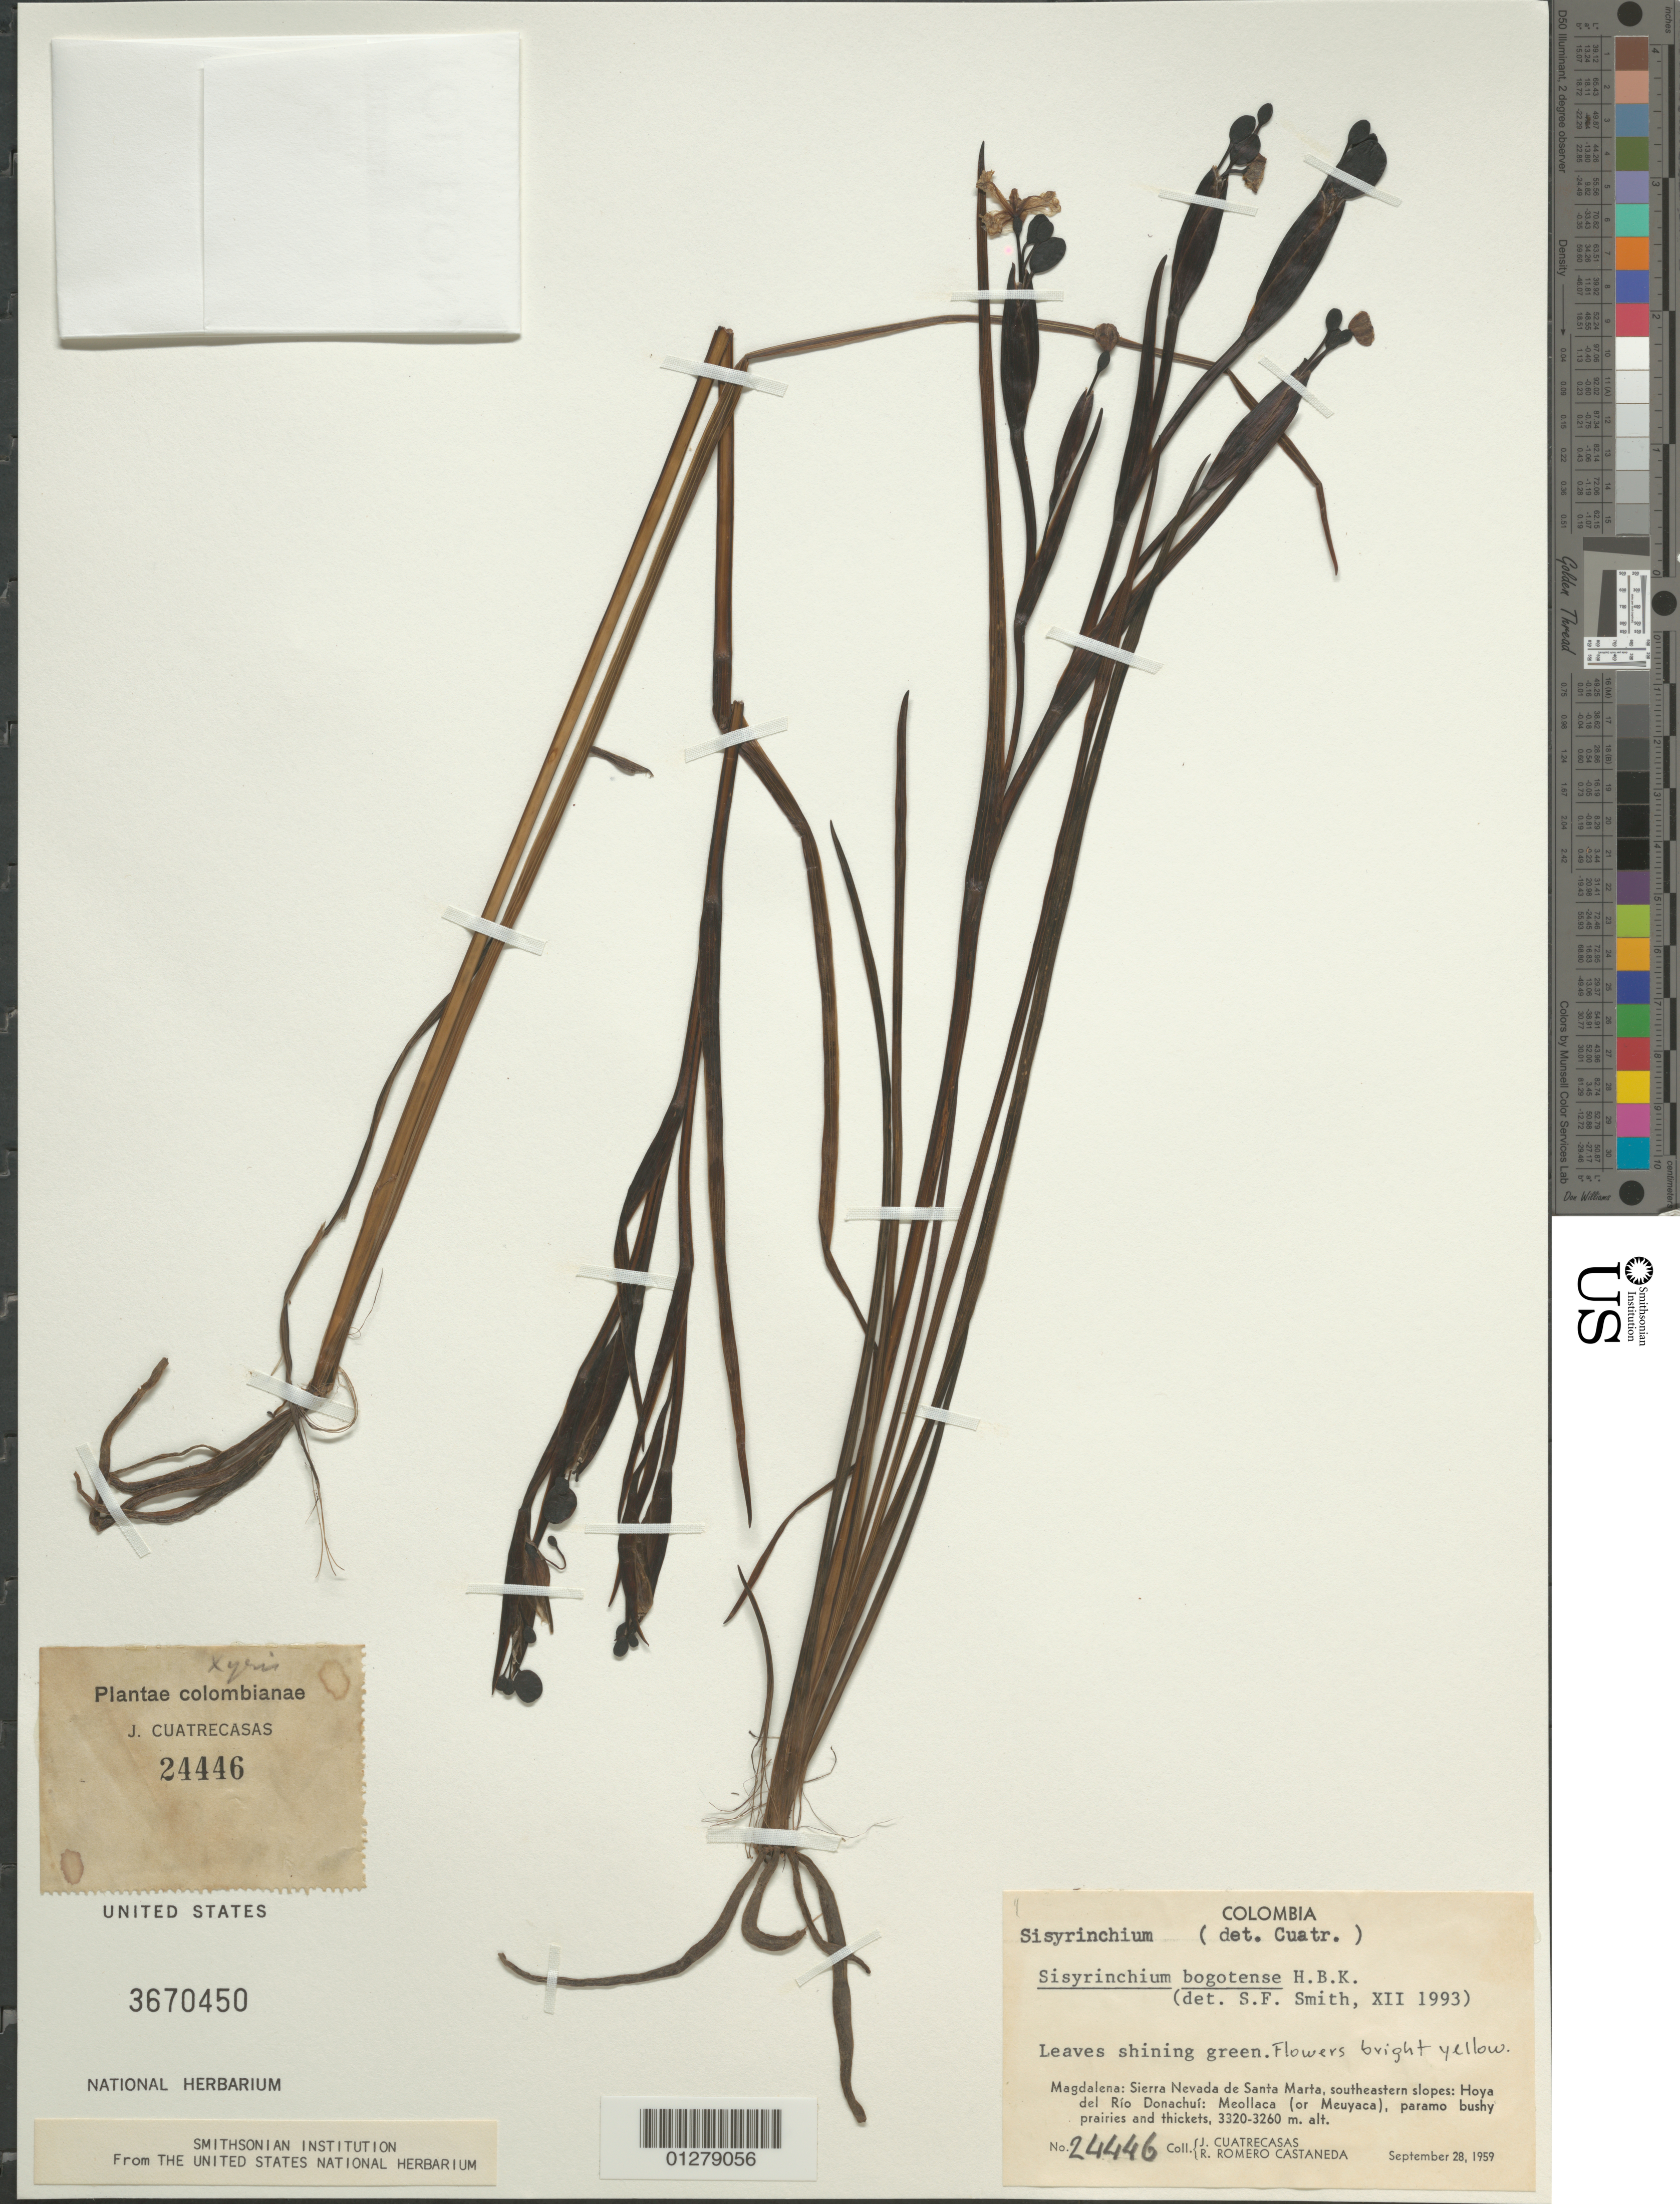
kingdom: Plantae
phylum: Tracheophyta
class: Liliopsida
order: Asparagales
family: Iridaceae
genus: Sisyrinchium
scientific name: Sisyrinchium bogotense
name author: Kunth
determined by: Smith, Stephen F., (US), NMNH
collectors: J. Cuatrecasas & R. Romero Castañeda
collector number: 24446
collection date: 1959-09-28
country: Colombia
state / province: Magdalena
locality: Sierra Nevada de Santa Marta, southeastern slopes: Hoya del Rio Donachui: Meollaca (or Meuyaca).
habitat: Paramo bushy prairies and thickest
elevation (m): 3260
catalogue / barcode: US 3670450